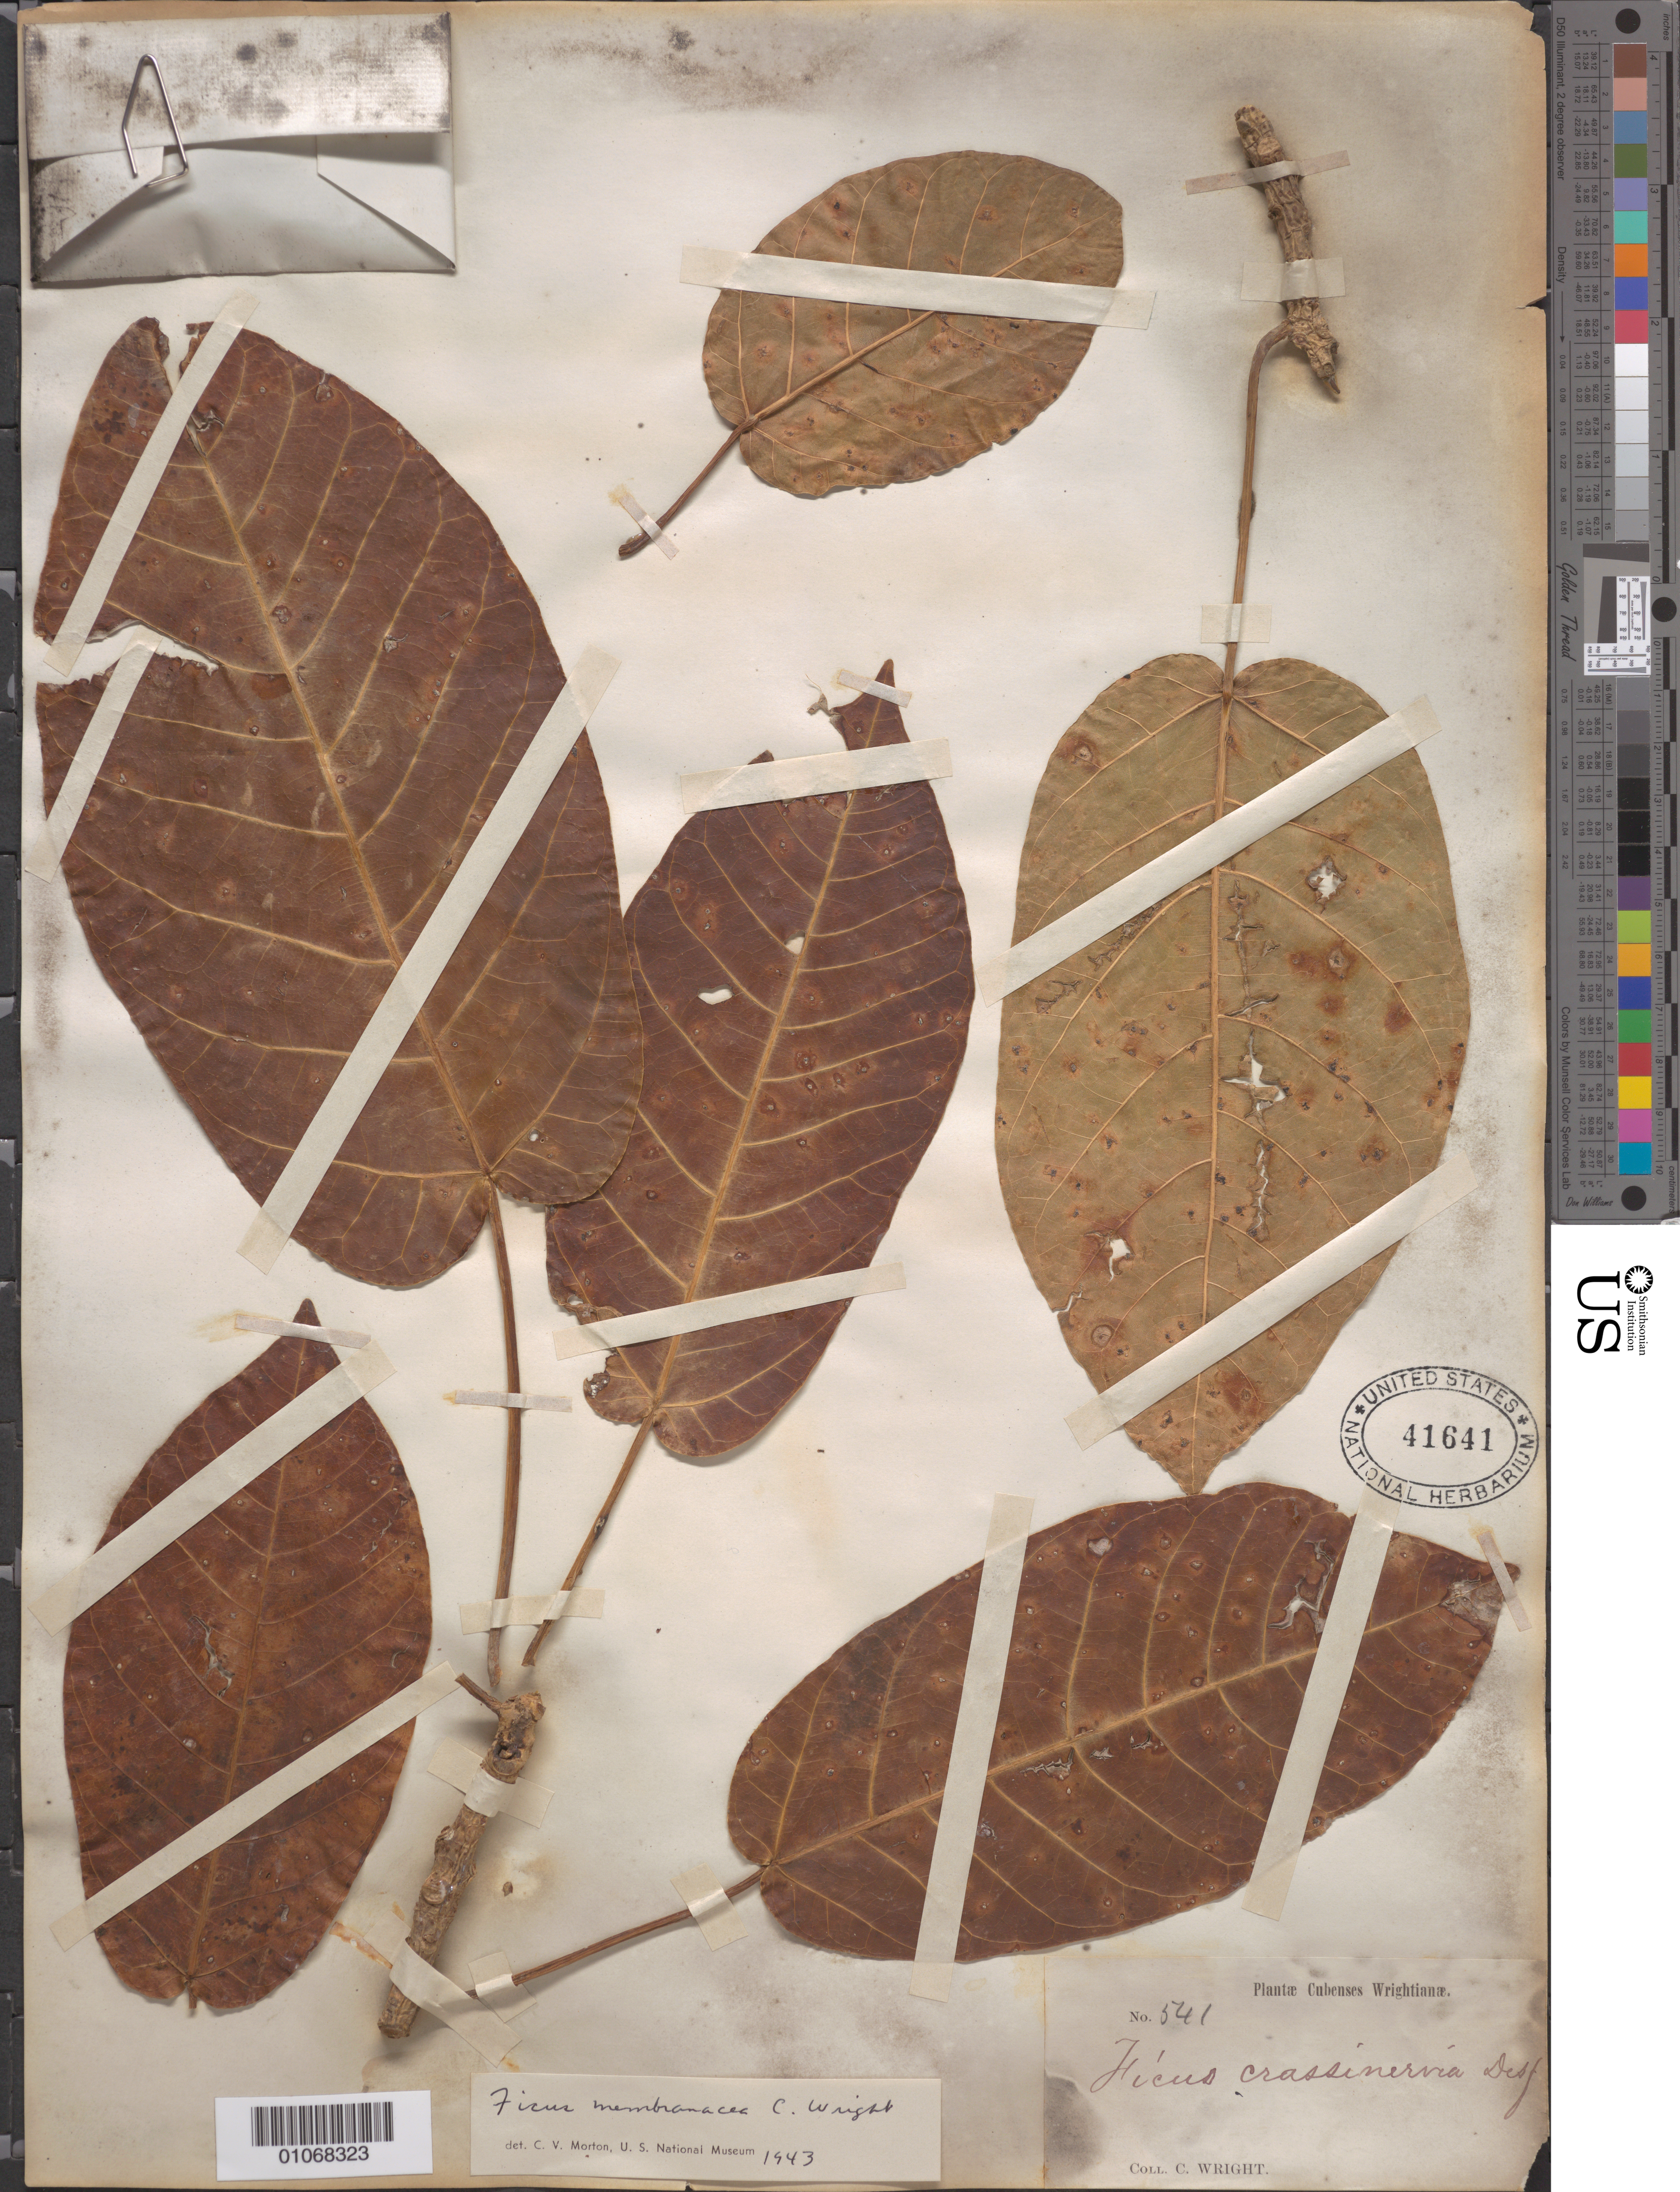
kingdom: Plantae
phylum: Tracheophyta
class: Magnoliopsida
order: Rosales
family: Moraceae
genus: Ficus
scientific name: Ficus membranacea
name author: C. Wright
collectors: C. Wright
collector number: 541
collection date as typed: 1800 to 1899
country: Cuba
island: Cuba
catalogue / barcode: US 41641